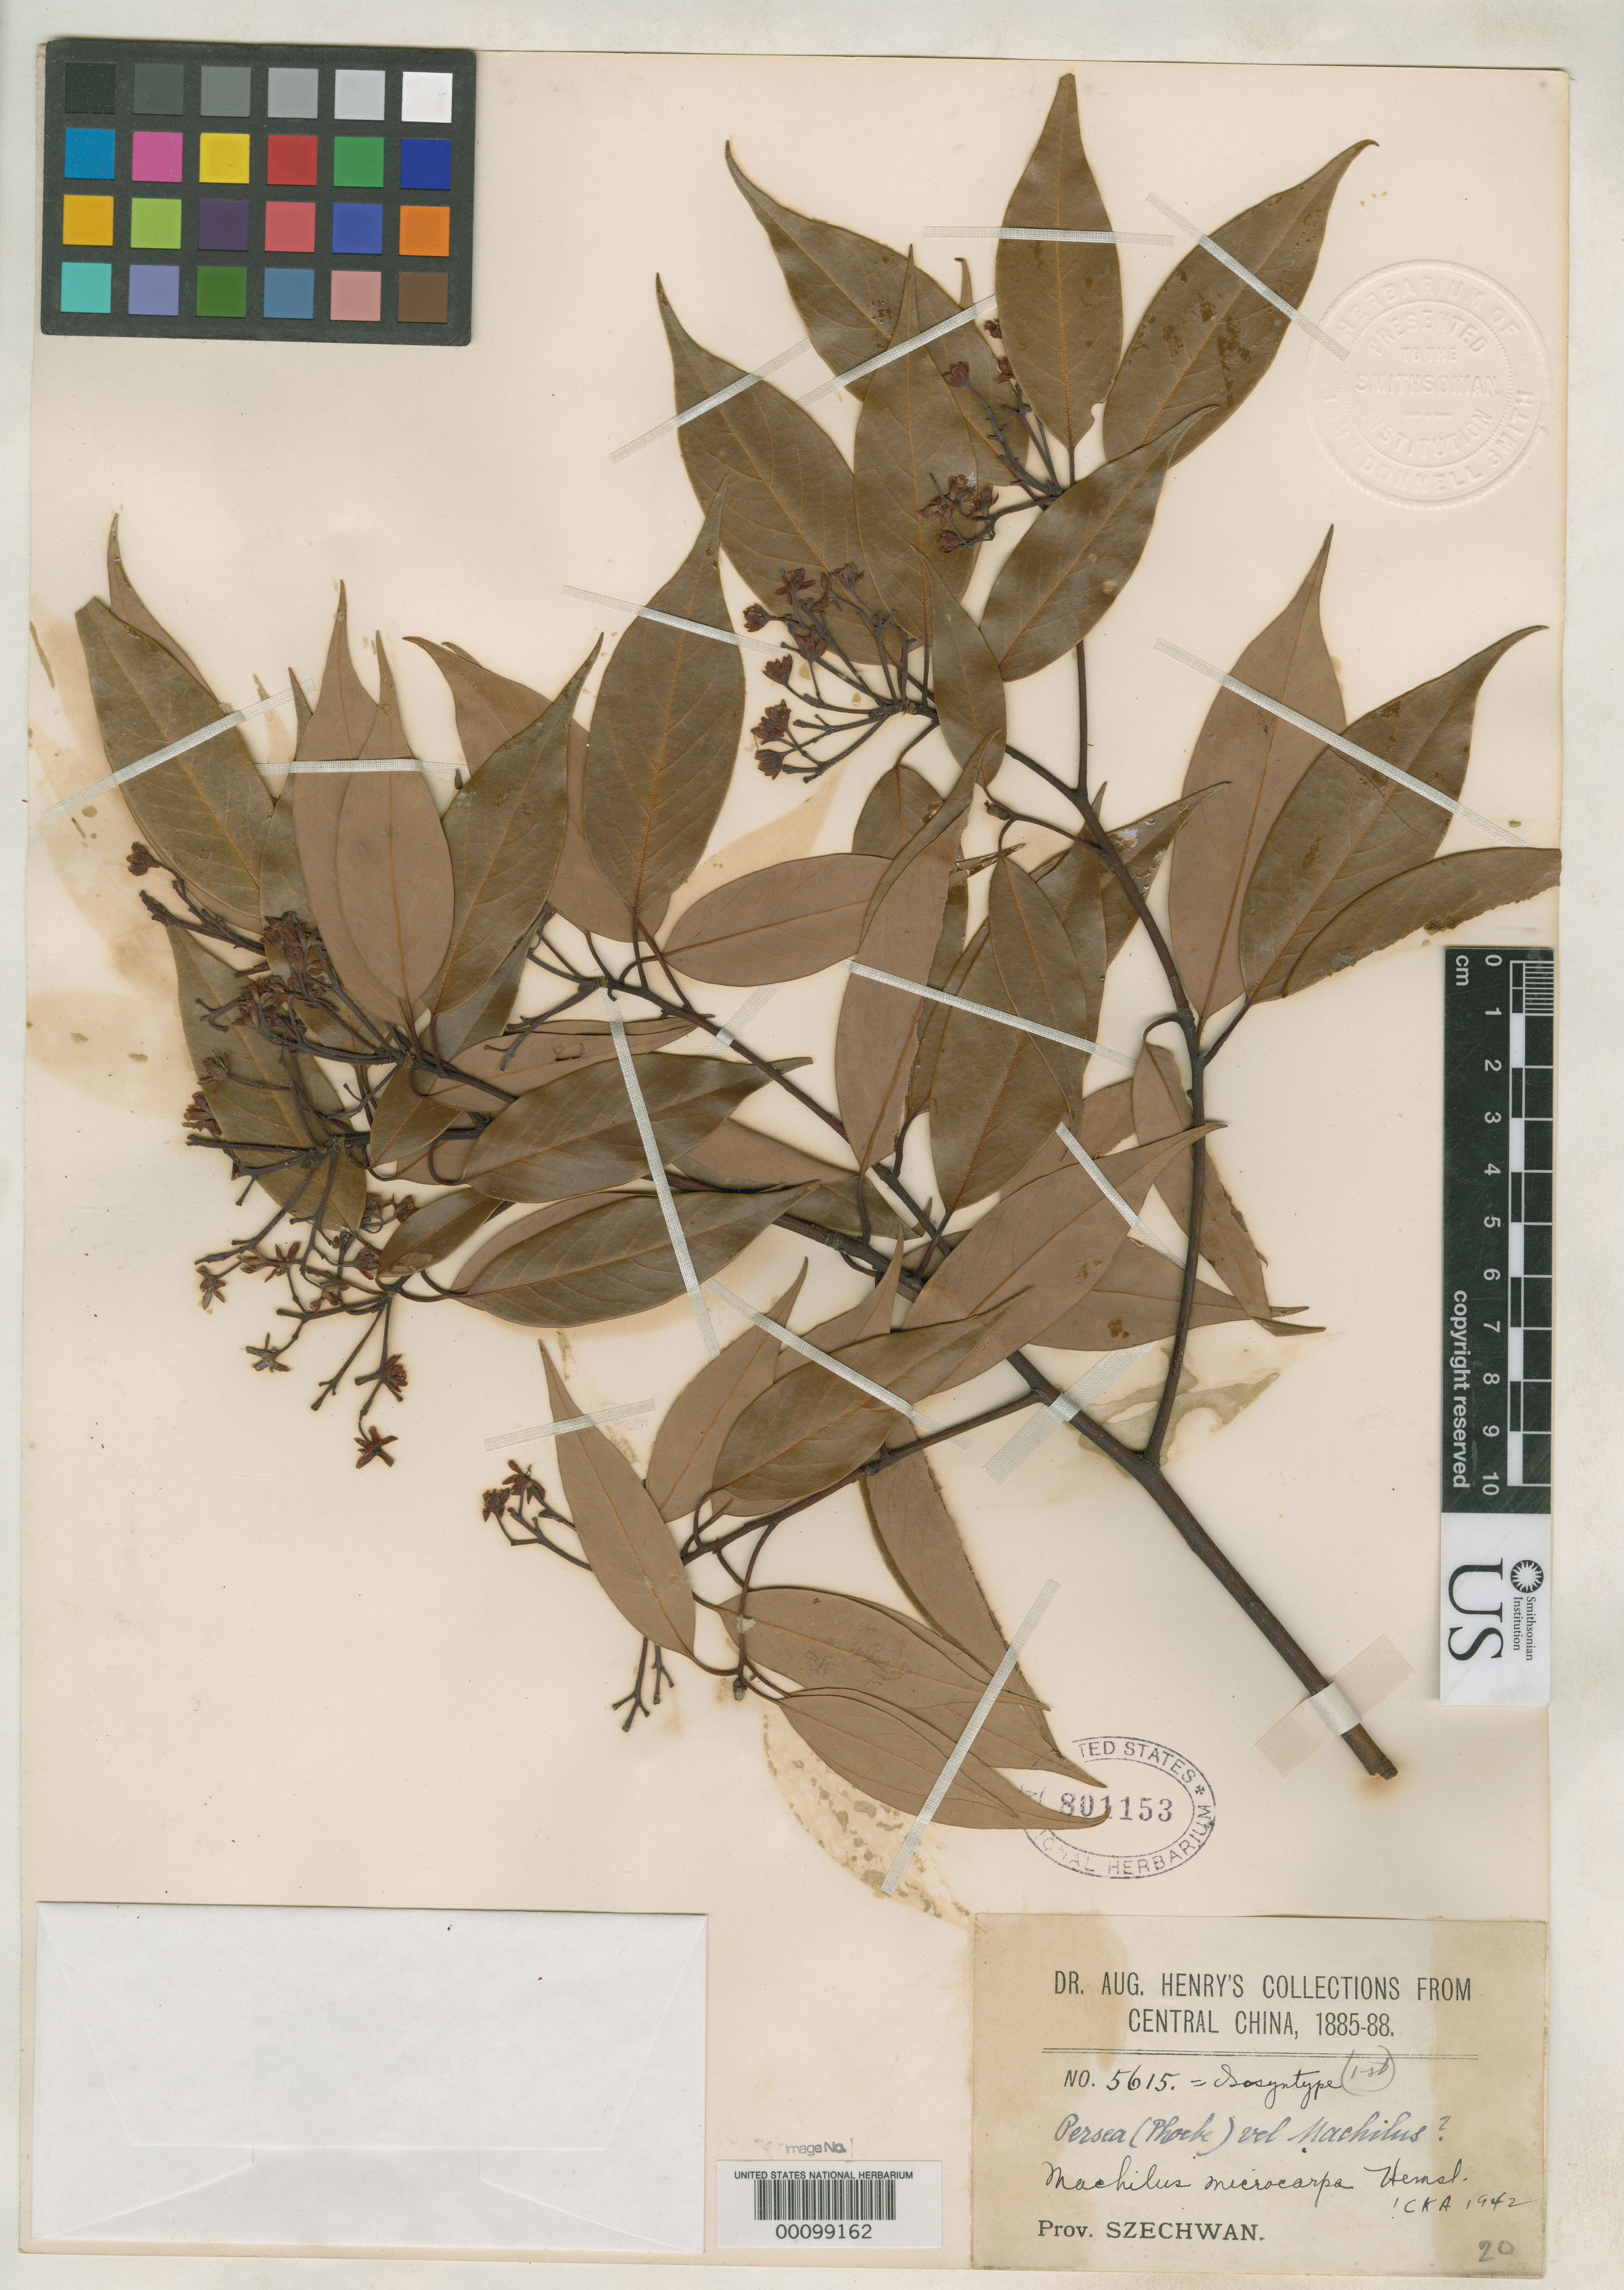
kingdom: Plantae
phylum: Tracheophyta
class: Magnoliopsida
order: Laurales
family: Lauraceae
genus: Machilus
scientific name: Machilus microcarpa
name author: Hemsl.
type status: Isosyntype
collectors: A. Henry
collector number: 5615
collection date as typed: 1885 to -- --- 1888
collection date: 1885/1888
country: China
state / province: Sichuan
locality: South Wushan.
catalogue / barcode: US 801153